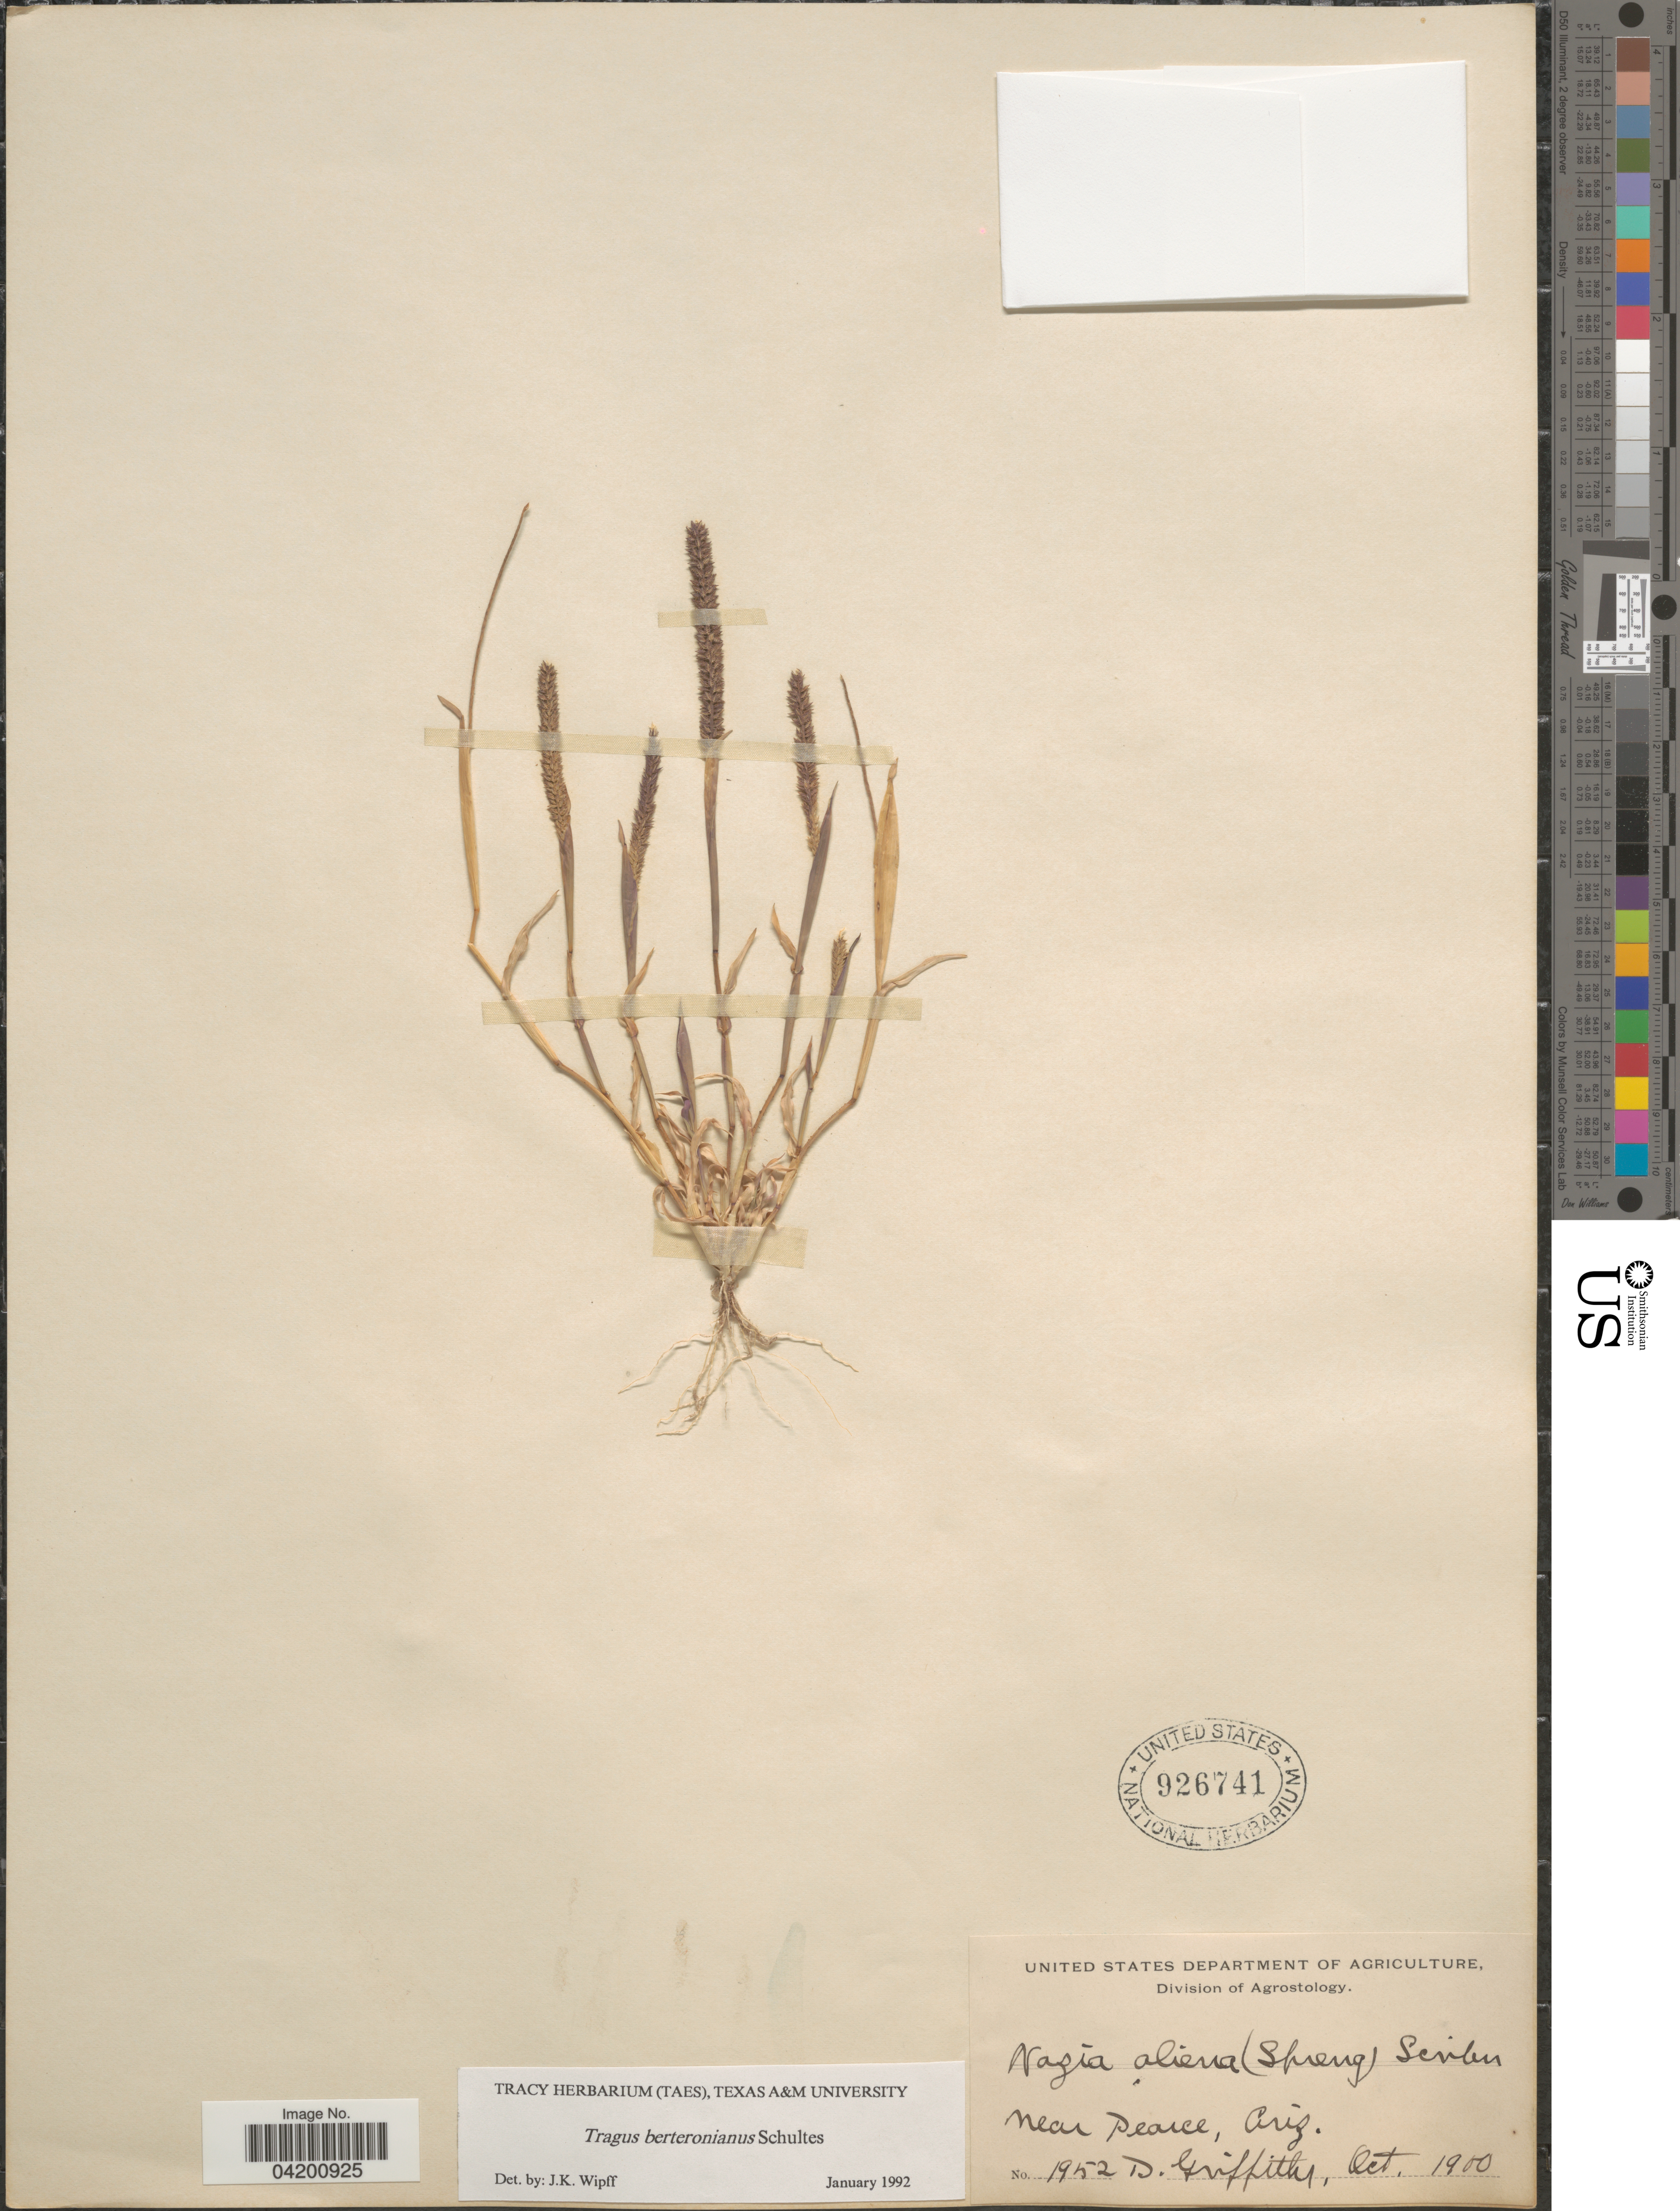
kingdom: Plantae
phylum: Tracheophyta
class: Liliopsida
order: Poales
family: Poaceae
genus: Tragus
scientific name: Tragus berteronianus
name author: Schult.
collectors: D. Griffith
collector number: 1952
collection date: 1900-10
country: United States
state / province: Arizona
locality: Near Pearce.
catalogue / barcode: US 926741